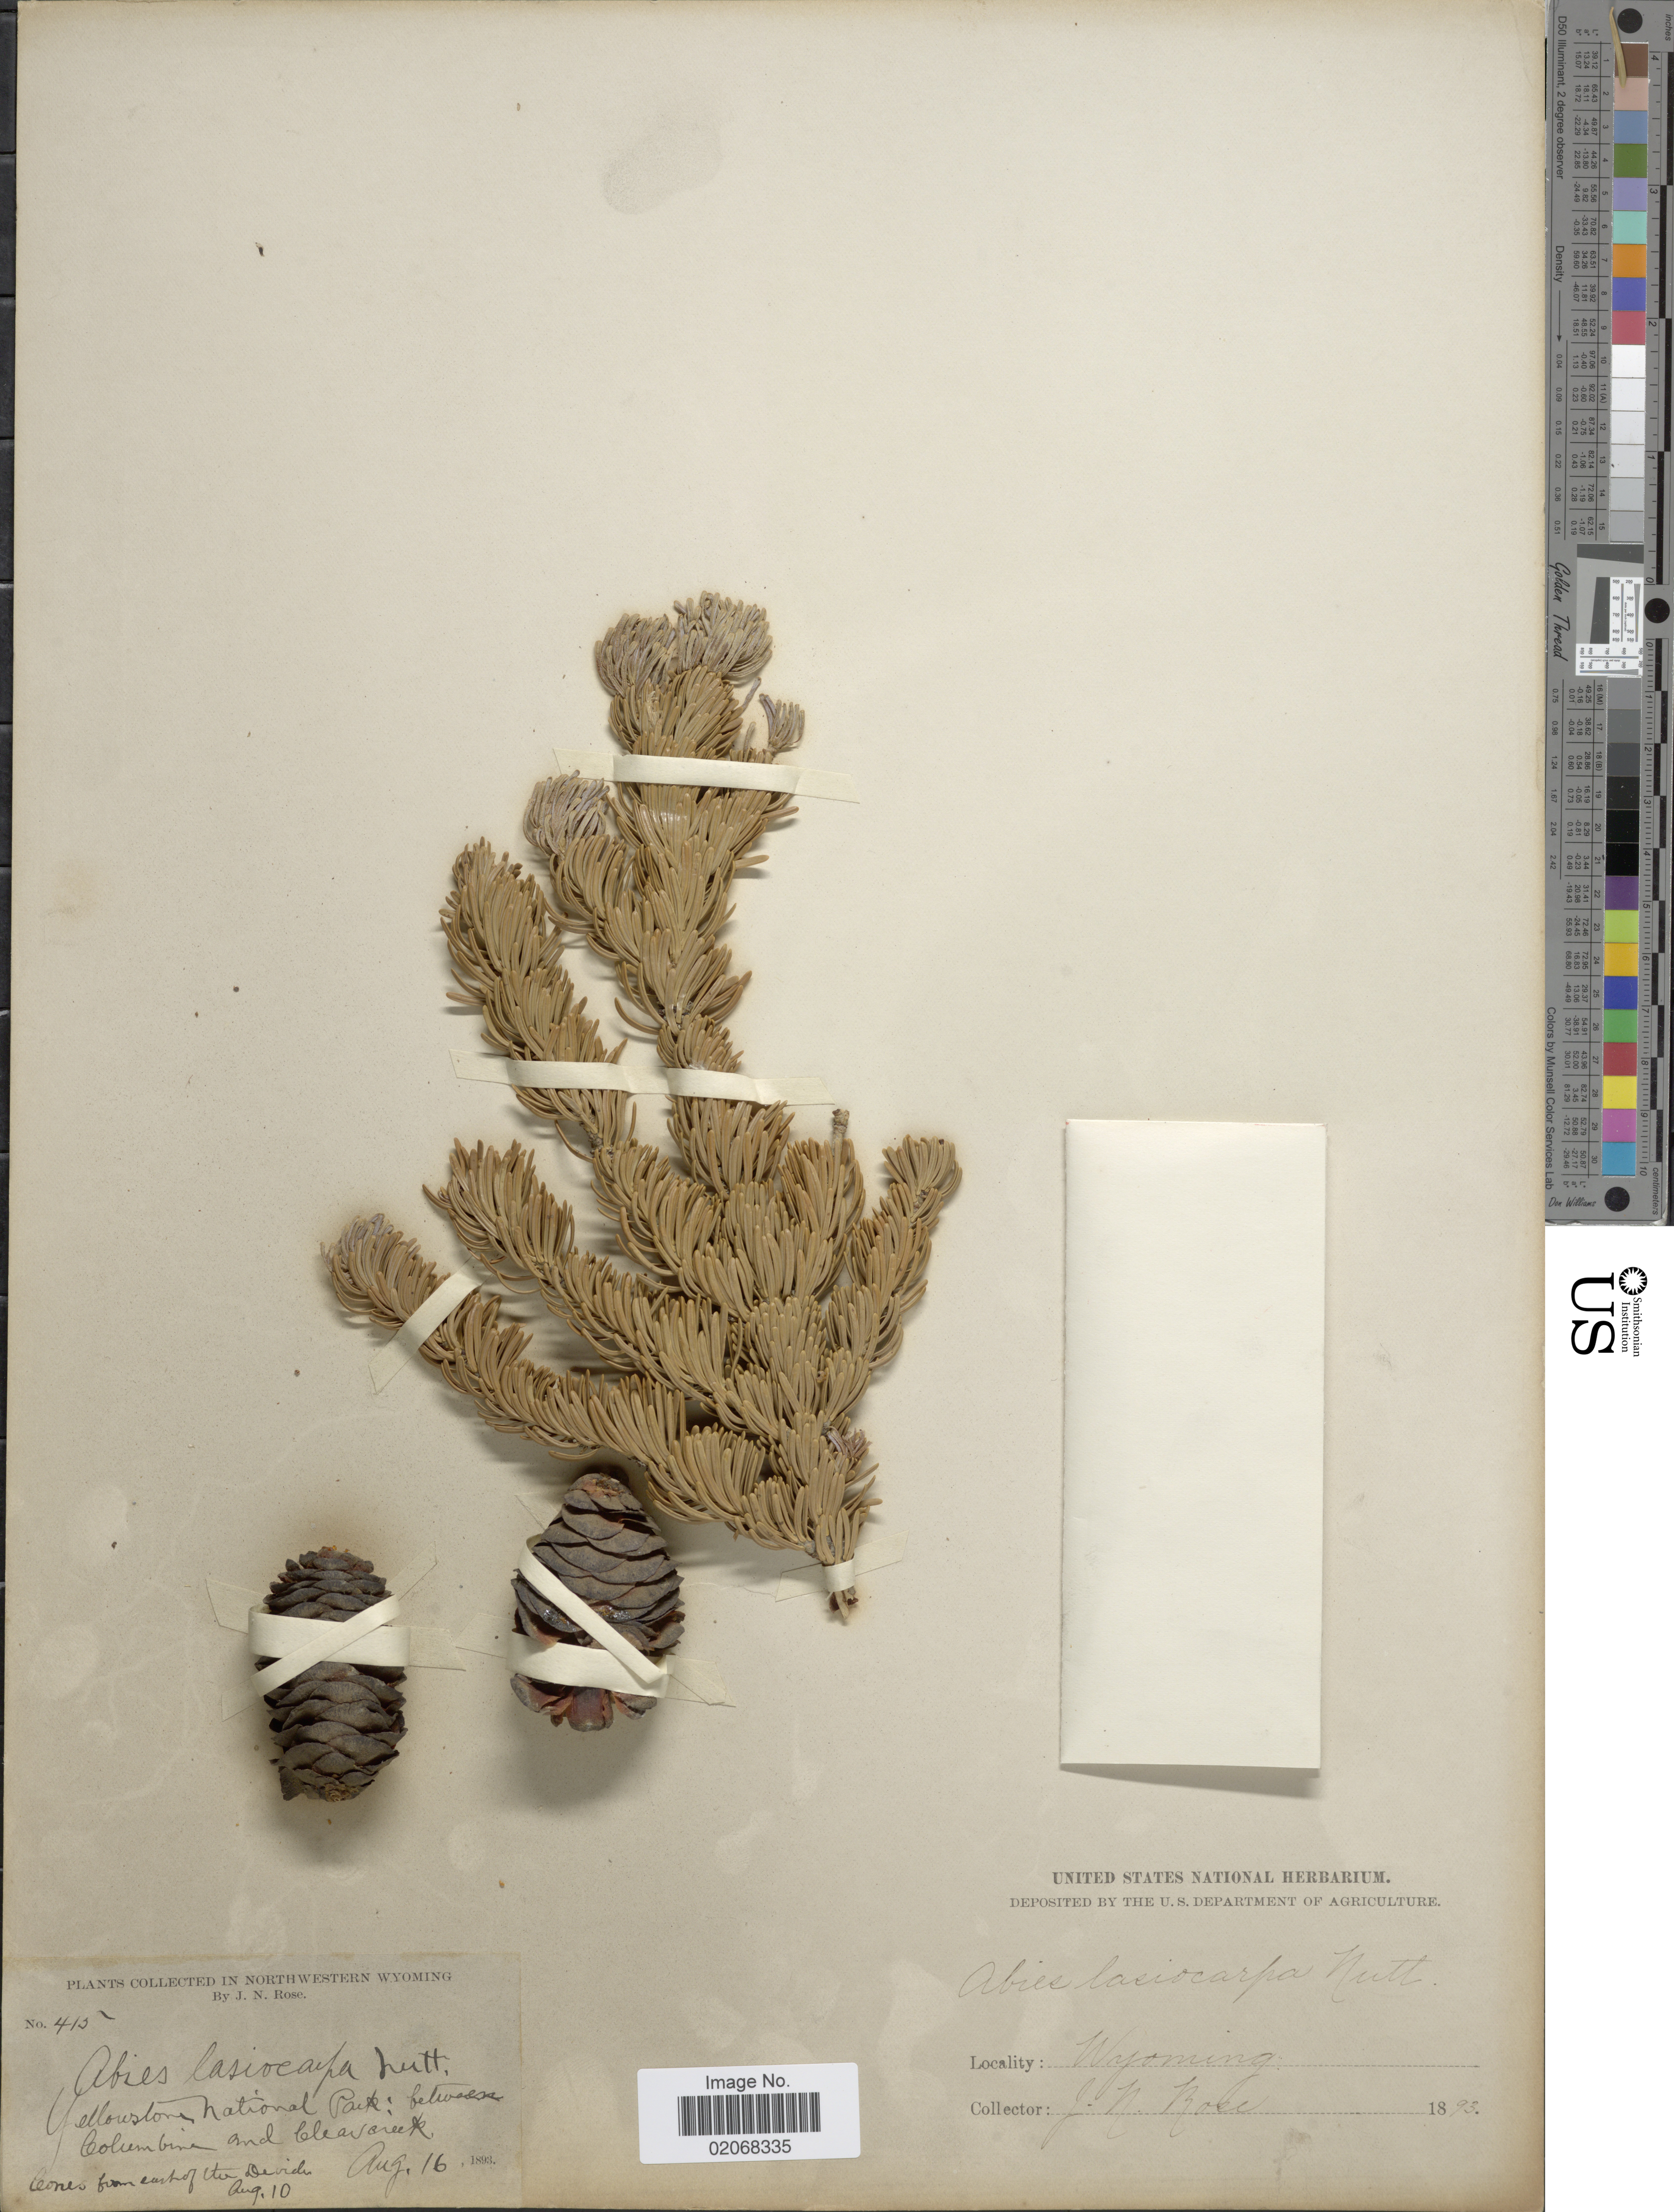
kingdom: Plantae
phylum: Tracheophyta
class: Pinopsida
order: Pinales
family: Pinaceae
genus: Abies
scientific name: Abies lasiocarpa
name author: (Hook.) Nutt.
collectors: J. N. Rose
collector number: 415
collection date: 1893-08-16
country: United States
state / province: Wyoming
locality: Northwestern Wyoming, Yellowstone National Park: between Columbia and Clearcreek